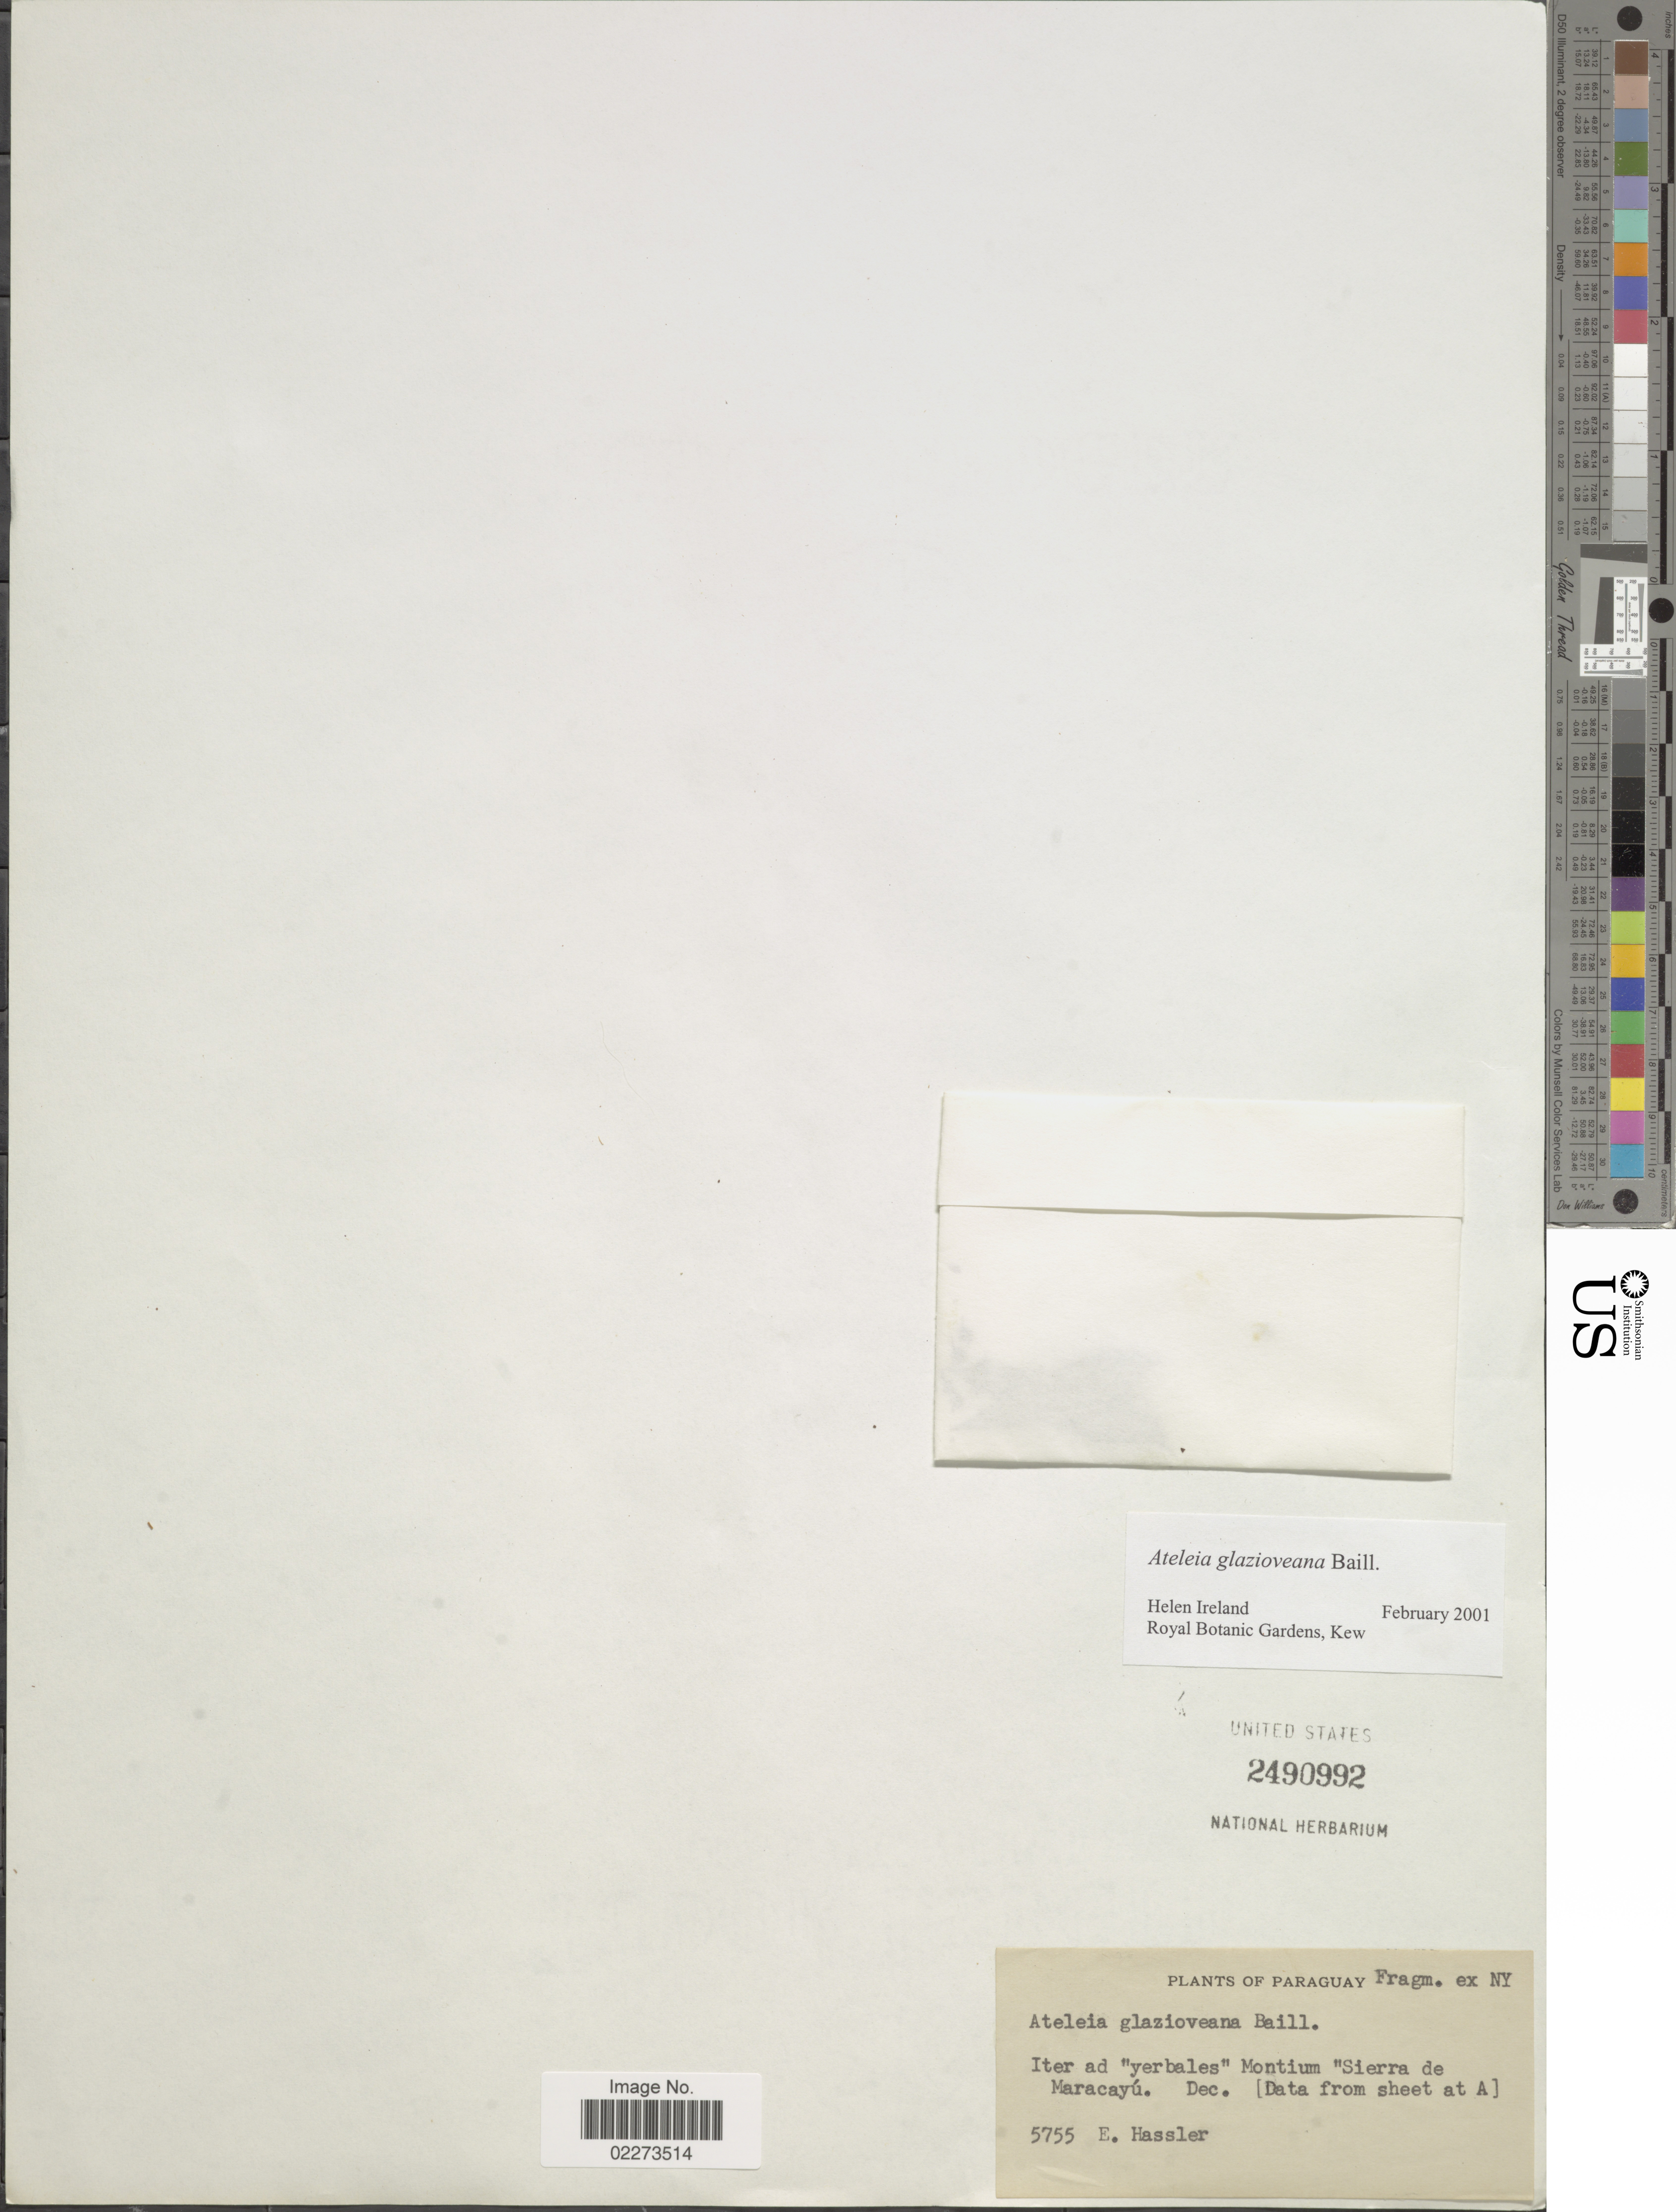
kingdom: Plantae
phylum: Tracheophyta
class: Magnoliopsida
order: Fabales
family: Fabaceae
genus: Ateleia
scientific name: Ateleia glazioveana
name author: Baill.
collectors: E. Hassler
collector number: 5755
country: Paraguay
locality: Iter ad "Yerbales" Montium "Sierra de Maracayu"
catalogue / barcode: US 2490992